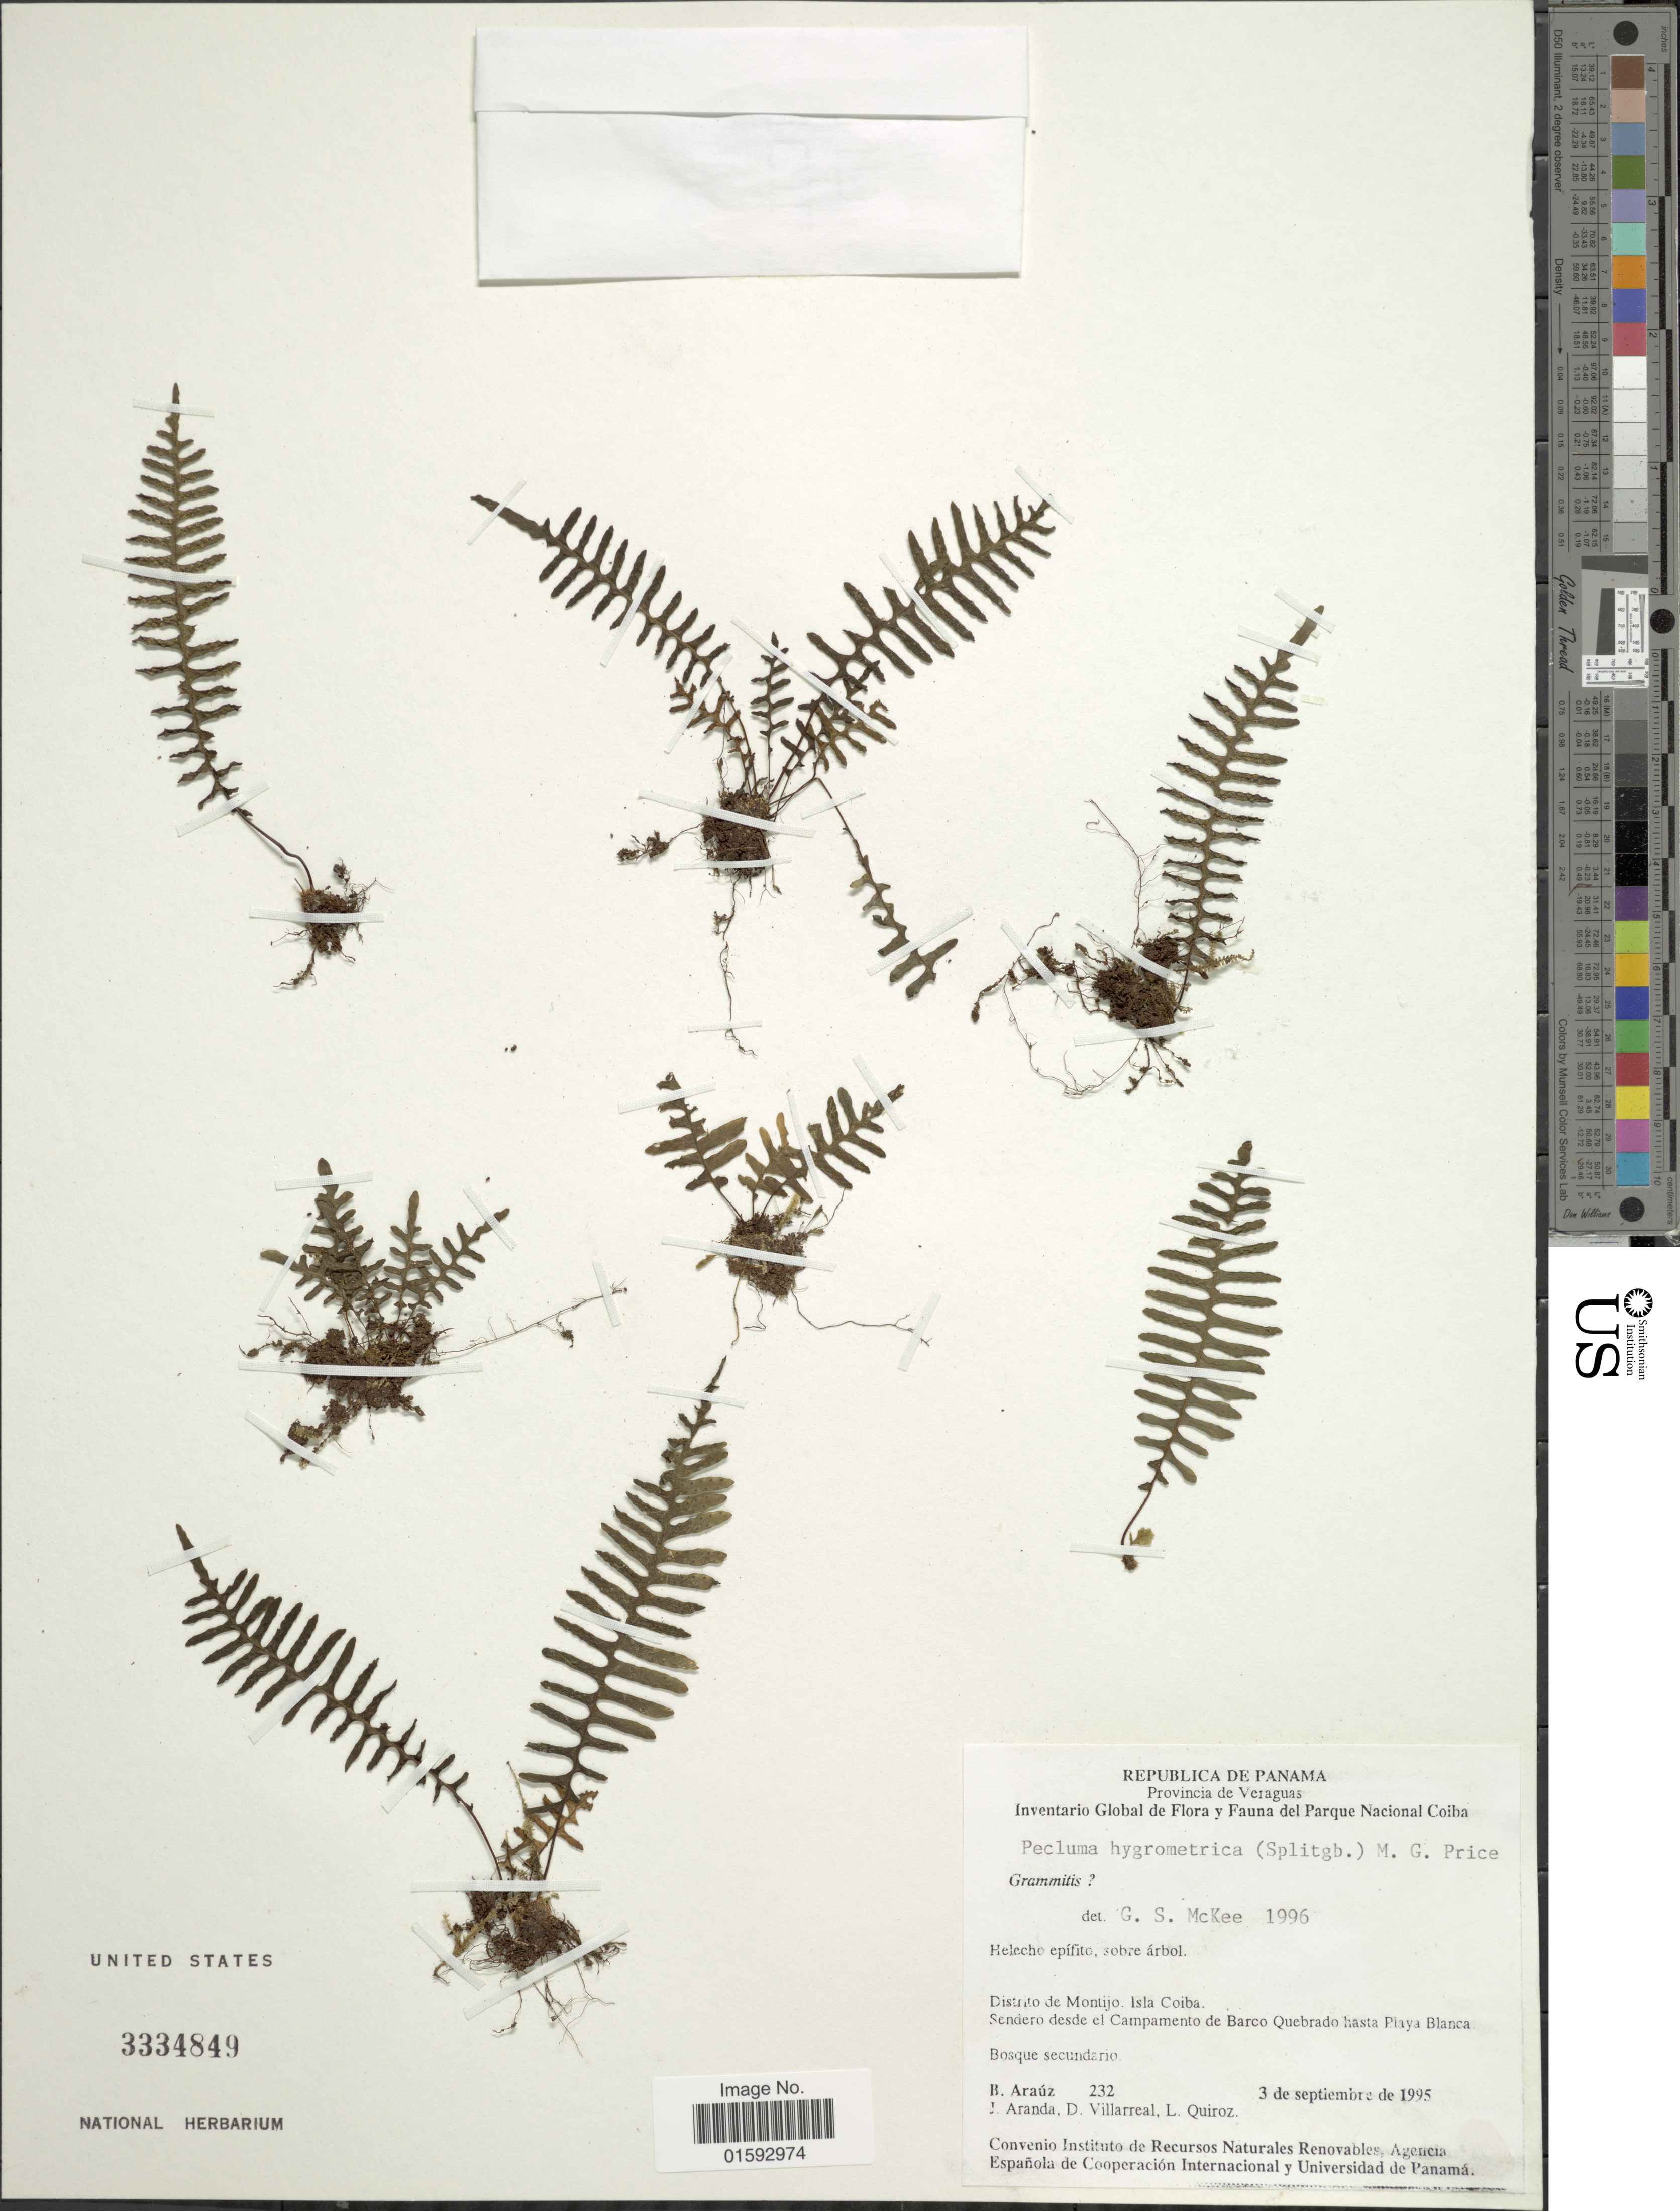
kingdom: Plantae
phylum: Tracheophyta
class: Polypodiopsida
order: Polypodiales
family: Polypodiaceae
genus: Pecluma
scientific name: Pecluma hygrometrica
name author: (Splitg.) M.G. Price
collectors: B. Araúz, J. Aranda, D. Villarreal & L. Quiroz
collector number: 232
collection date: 1995-09-03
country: Panama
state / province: Veraguas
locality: Distritode Montijo, Isla Coiba, Sendero desde el Campamento de Barco Quebrado hasta Piaya Blanca, Bosque secundario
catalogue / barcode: US 3334849